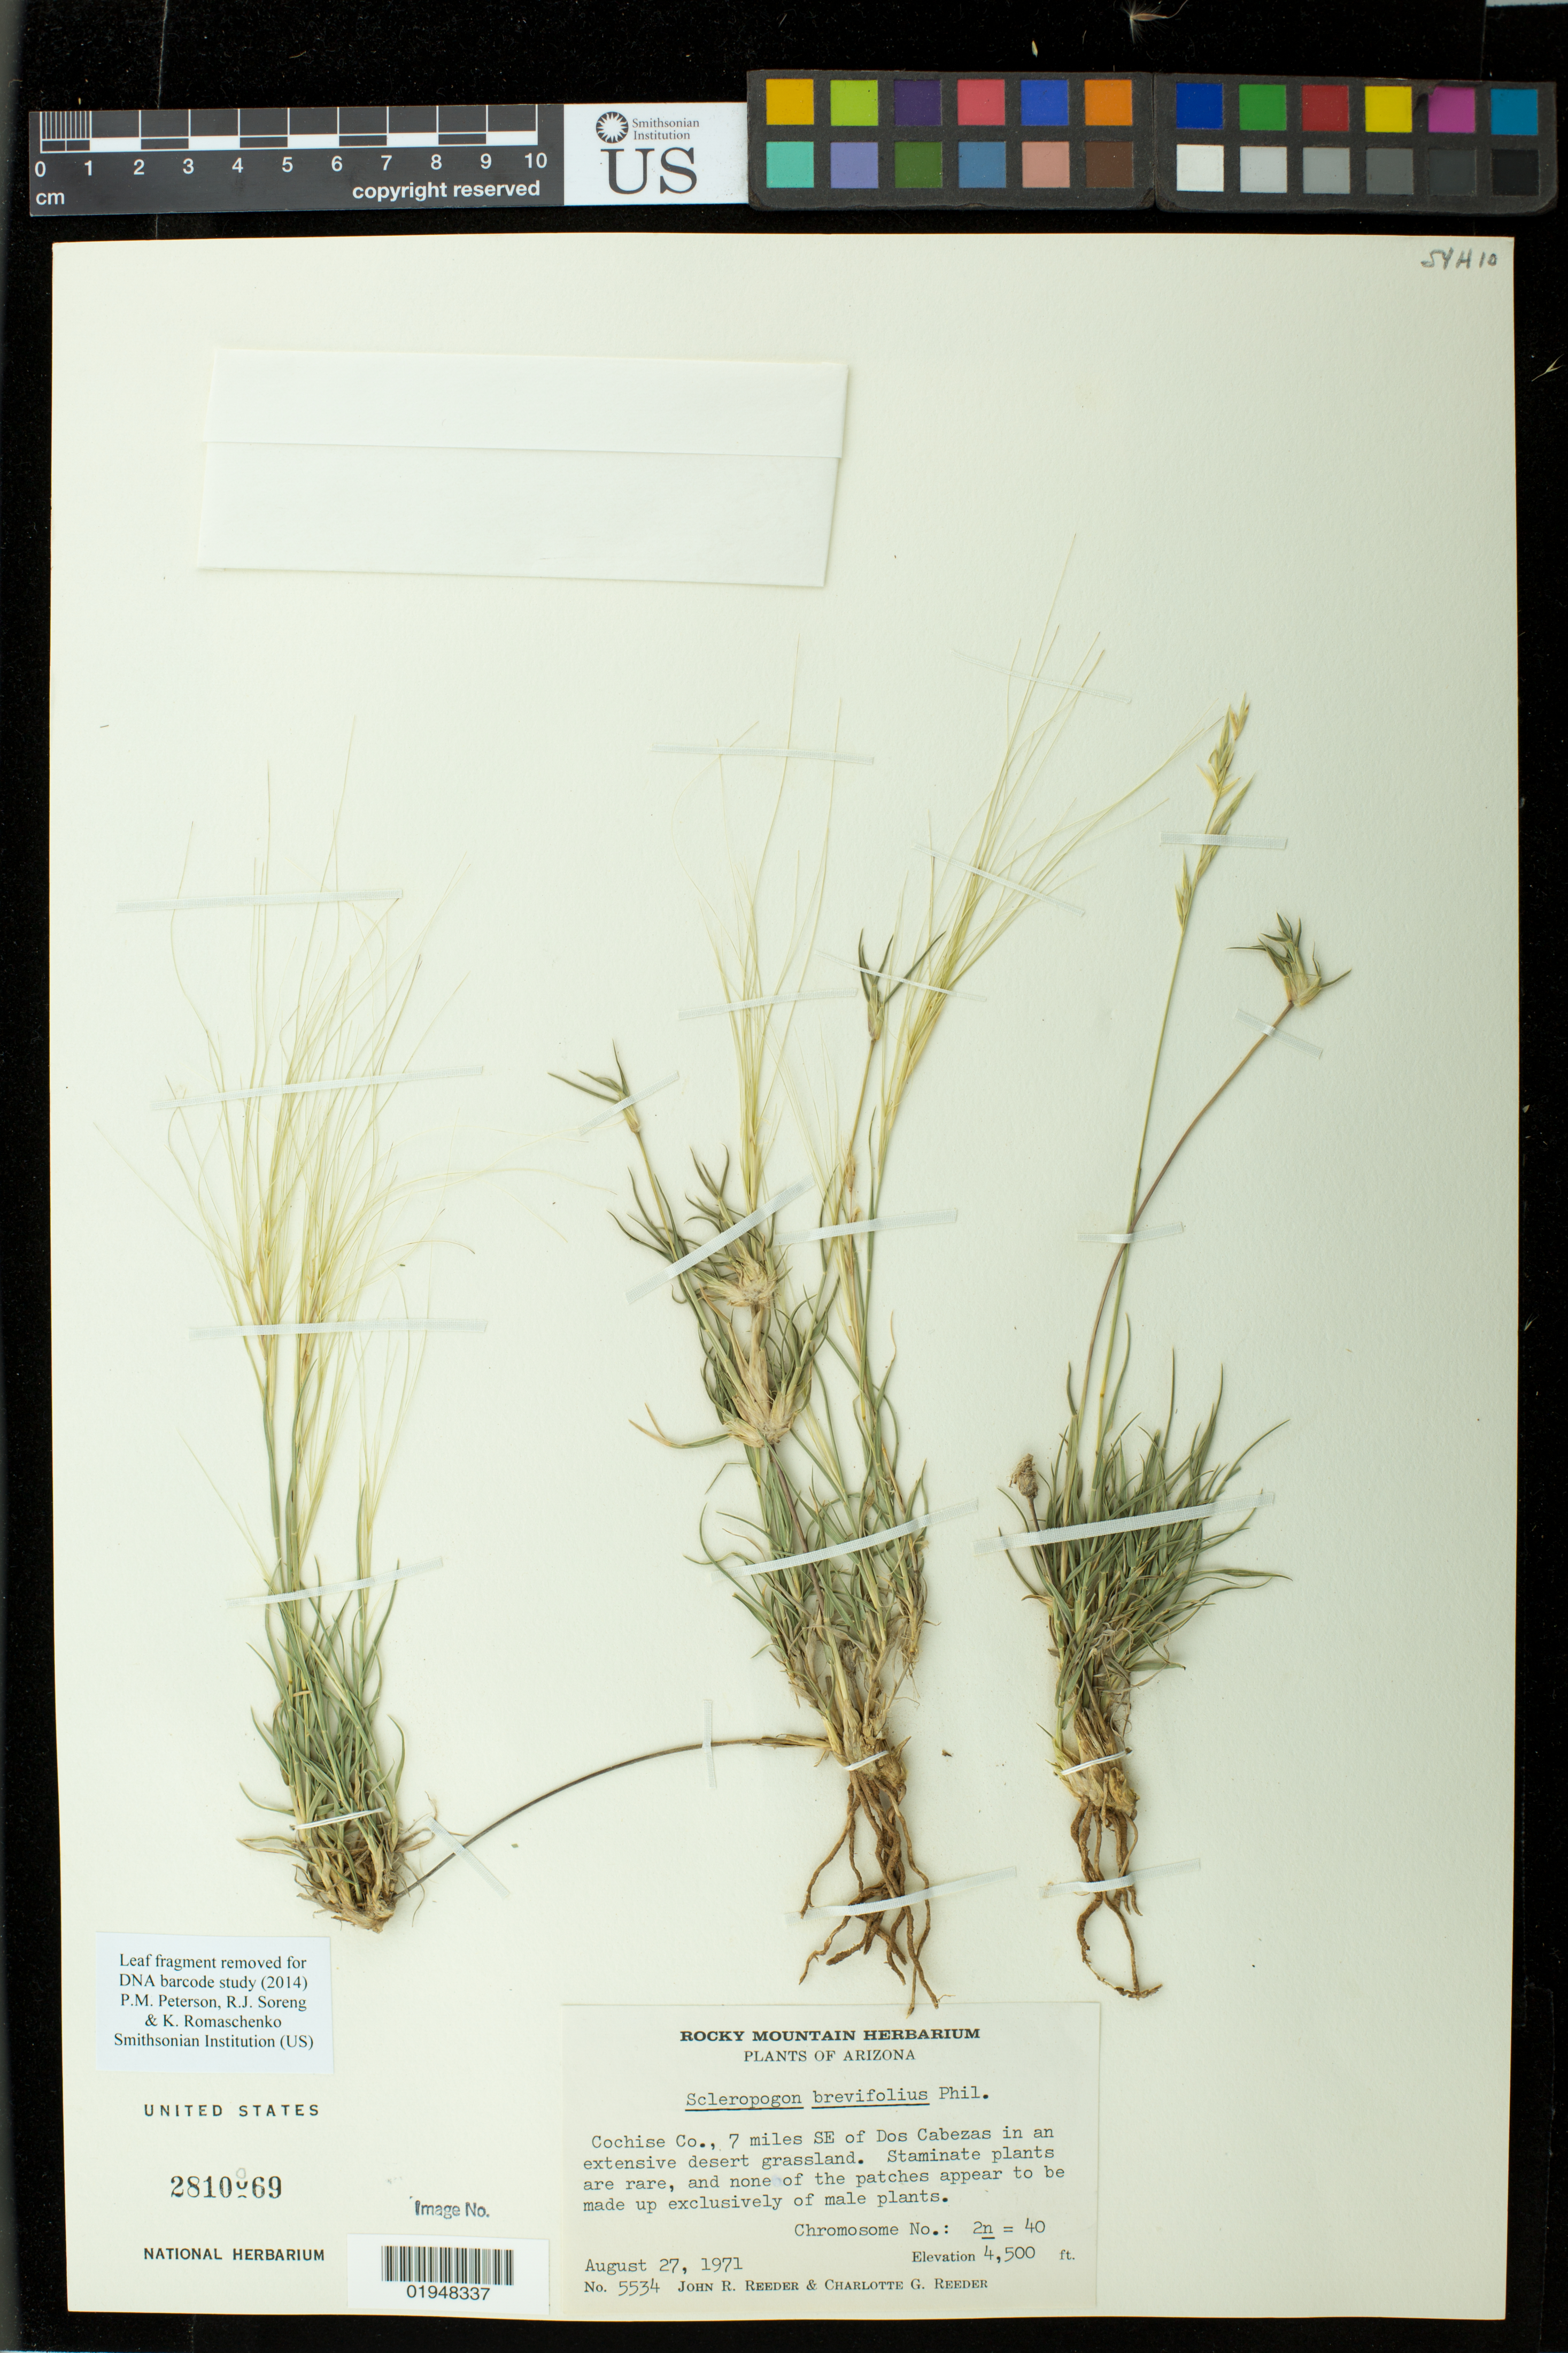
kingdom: Plantae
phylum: Tracheophyta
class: Liliopsida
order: Poales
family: Poaceae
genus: Scleropogon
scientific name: Scleropogon brevifolius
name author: Phil.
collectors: J. R. Reeder & C. G. Reeder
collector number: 5534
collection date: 1971-08-27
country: United States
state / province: Arizona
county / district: Cochise County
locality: Cochise Co., 7 miles SE of Dos Cabezas in an extensive desert grassland.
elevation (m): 1372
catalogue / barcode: US 2810869